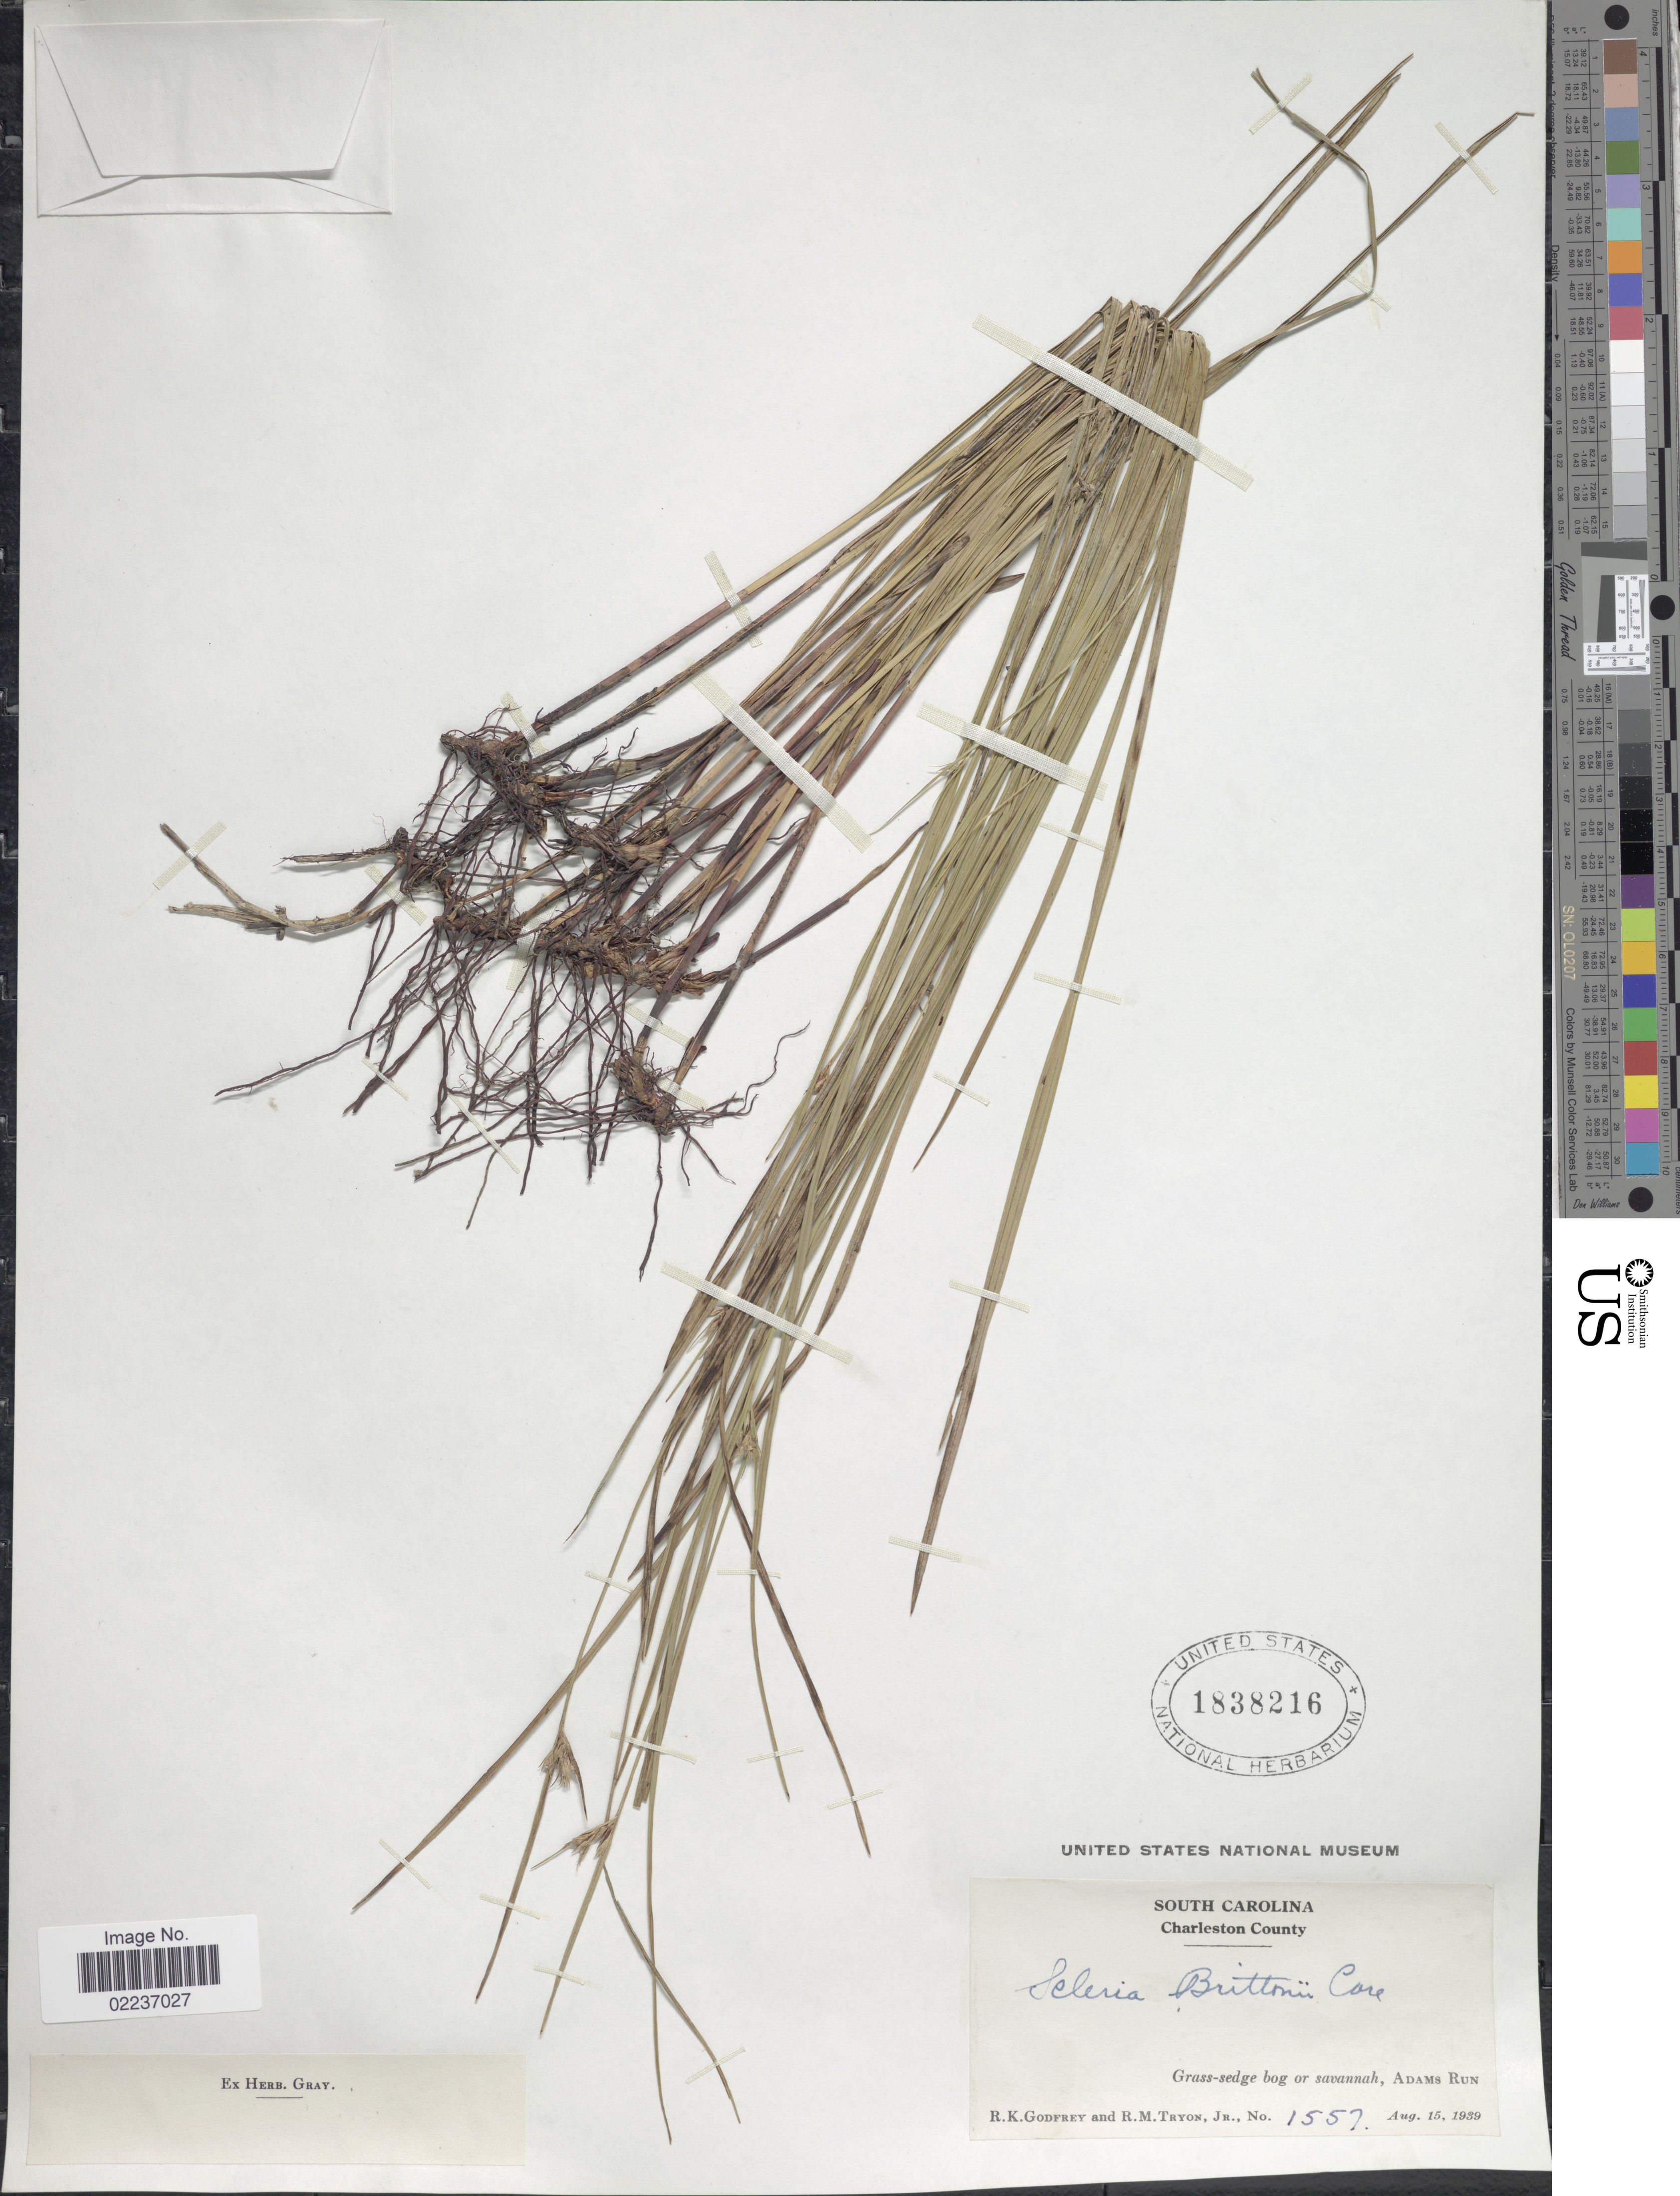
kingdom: Plantae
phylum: Tracheophyta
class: Liliopsida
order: Poales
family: Cyperaceae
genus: Scleria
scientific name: Scleria brittonii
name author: Core ex Small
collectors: R. K. Godfrey & R. M. Tryon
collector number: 1557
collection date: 1939-08-15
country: United States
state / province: South Carolina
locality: Grass-sedge bog or savannah, Adams Run, Charleston County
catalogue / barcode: US 1838216